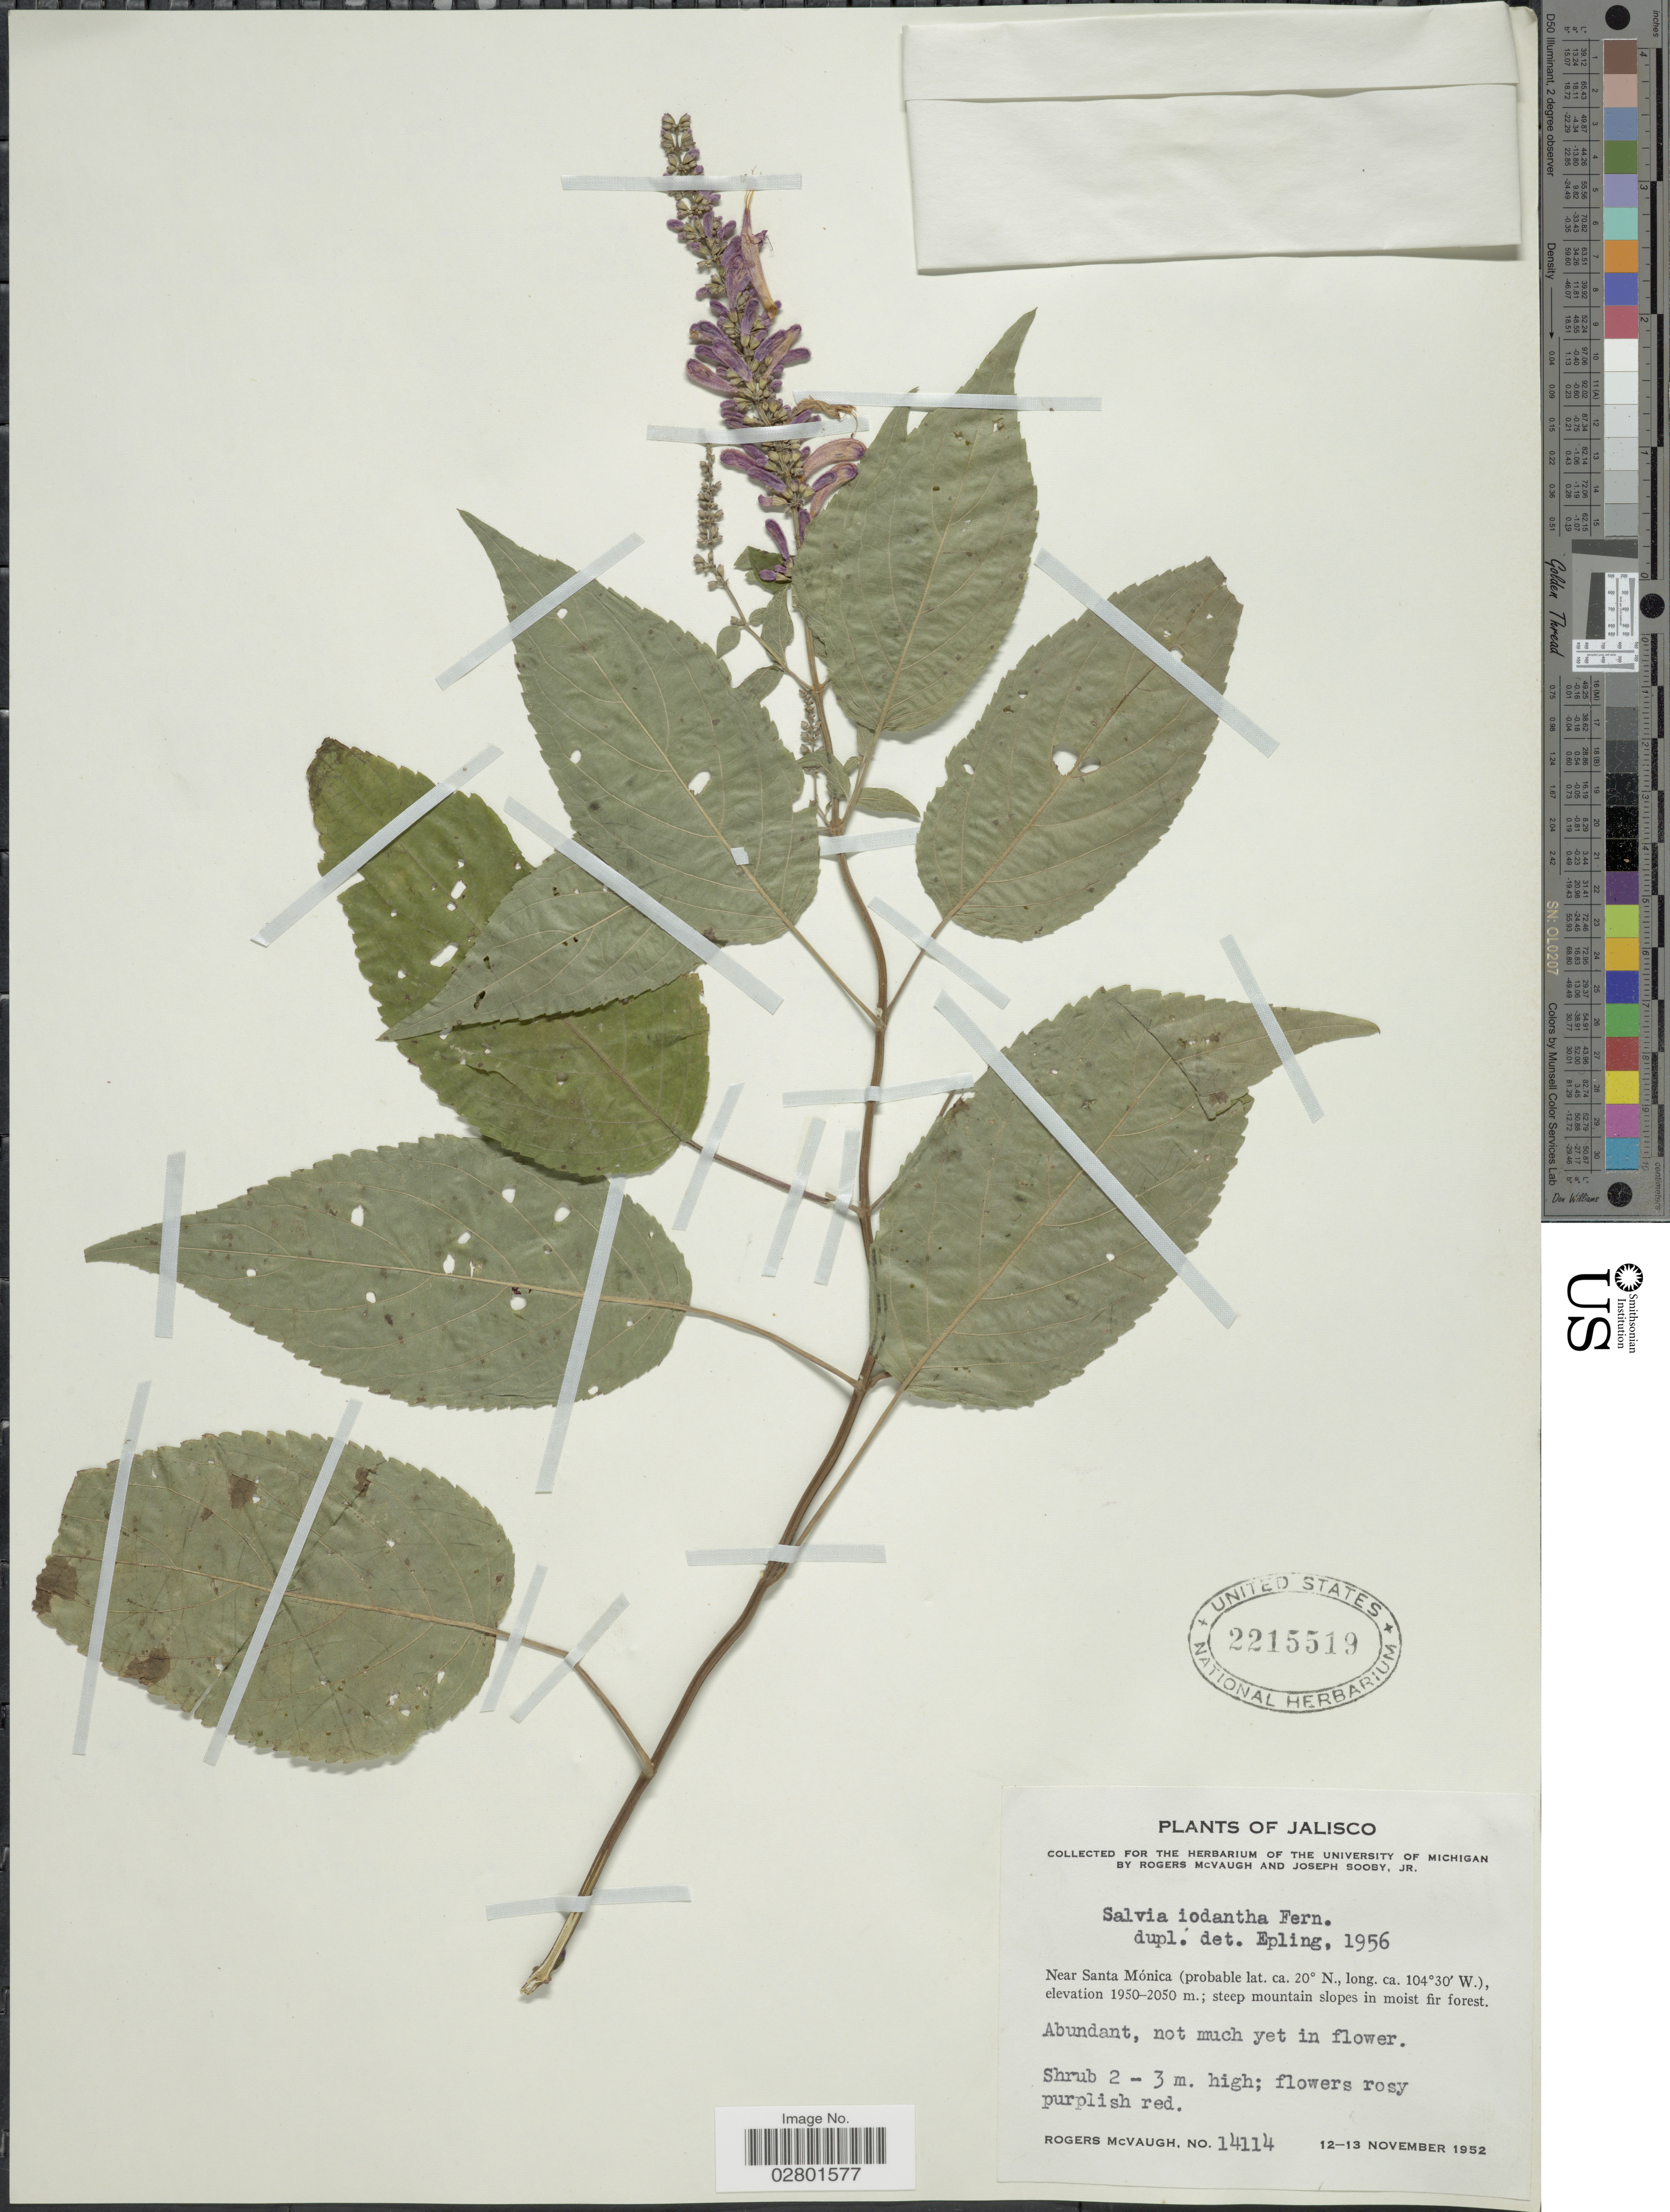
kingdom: Plantae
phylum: Tracheophyta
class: Magnoliopsida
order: Lamiales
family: Lamiaceae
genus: Salvia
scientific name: Salvia iodantha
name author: Fernald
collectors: R. McVaugh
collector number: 14114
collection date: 1952-11-12/1952-11-13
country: Mexico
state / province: Jalisco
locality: Near Santa Mónica.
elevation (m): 1950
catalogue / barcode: US 2215519